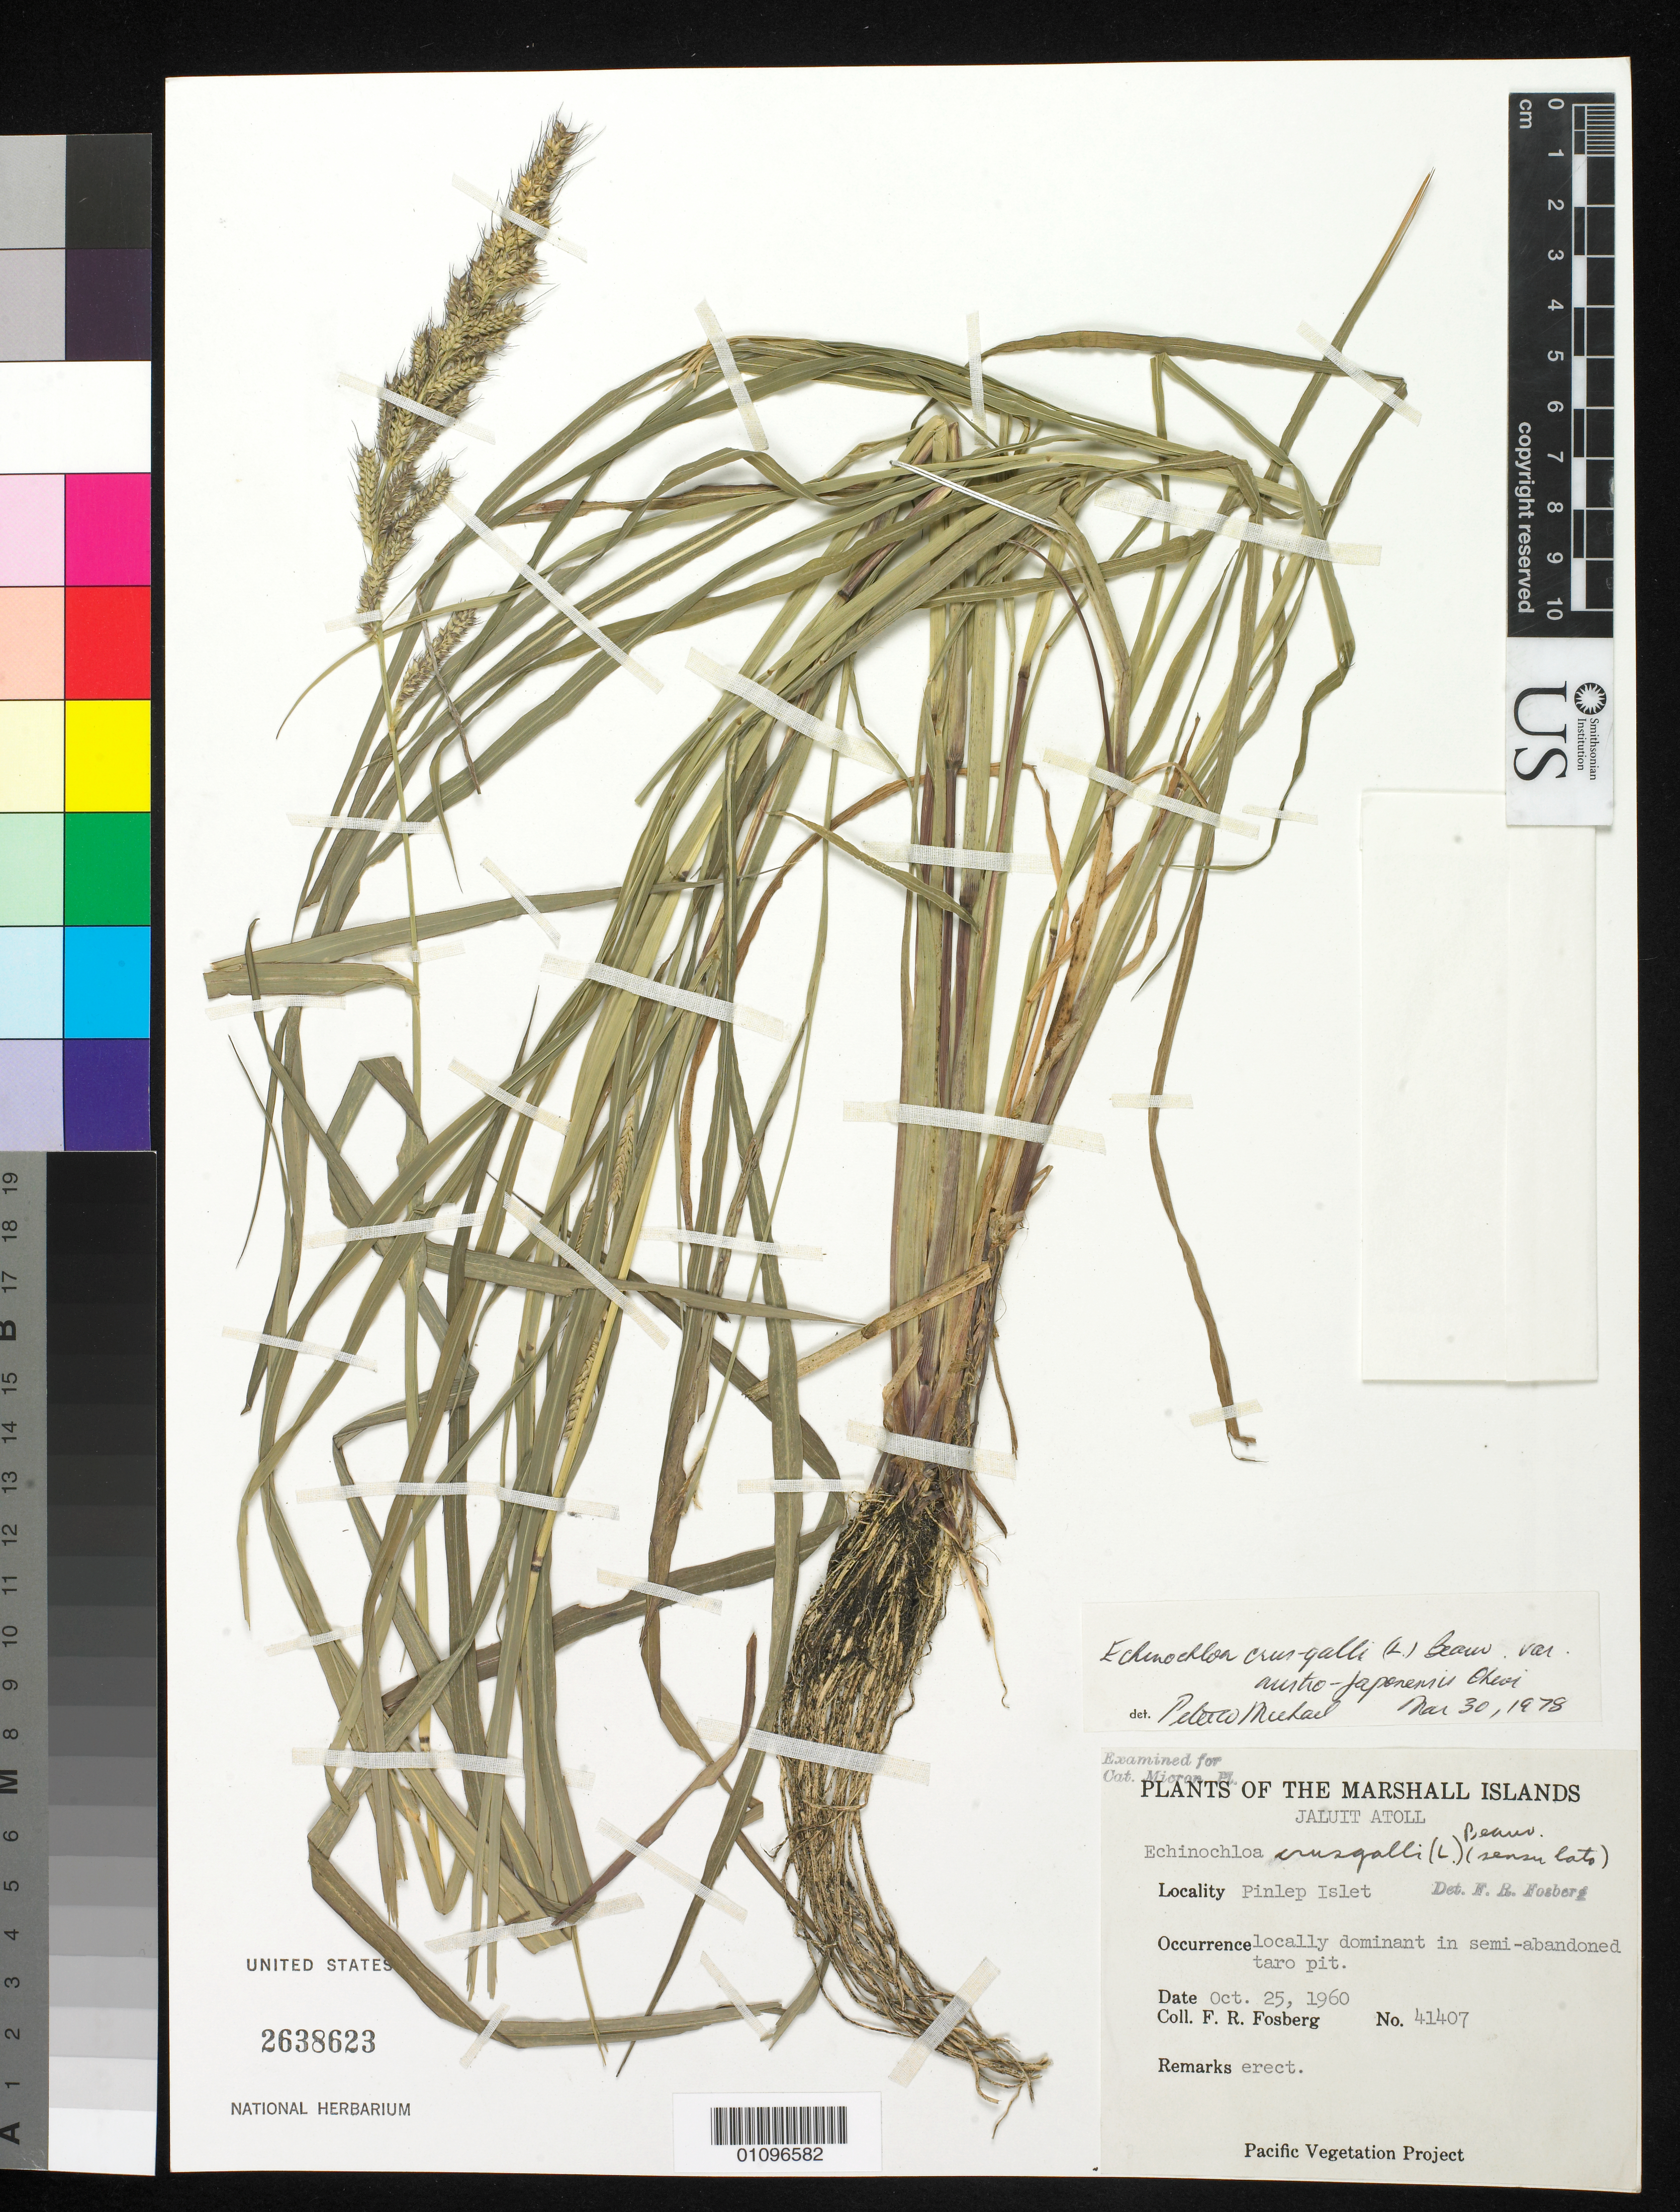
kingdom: Plantae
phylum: Tracheophyta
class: Liliopsida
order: Poales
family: Poaceae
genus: Echinochloa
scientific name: Echinochloa crus-galli var. austrojaponensis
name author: Ohwi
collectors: F. R. Fosberg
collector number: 41407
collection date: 1960-10-25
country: Marshall Islands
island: Jaluit Atoll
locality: Pinlep Islet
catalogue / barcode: US 2638623